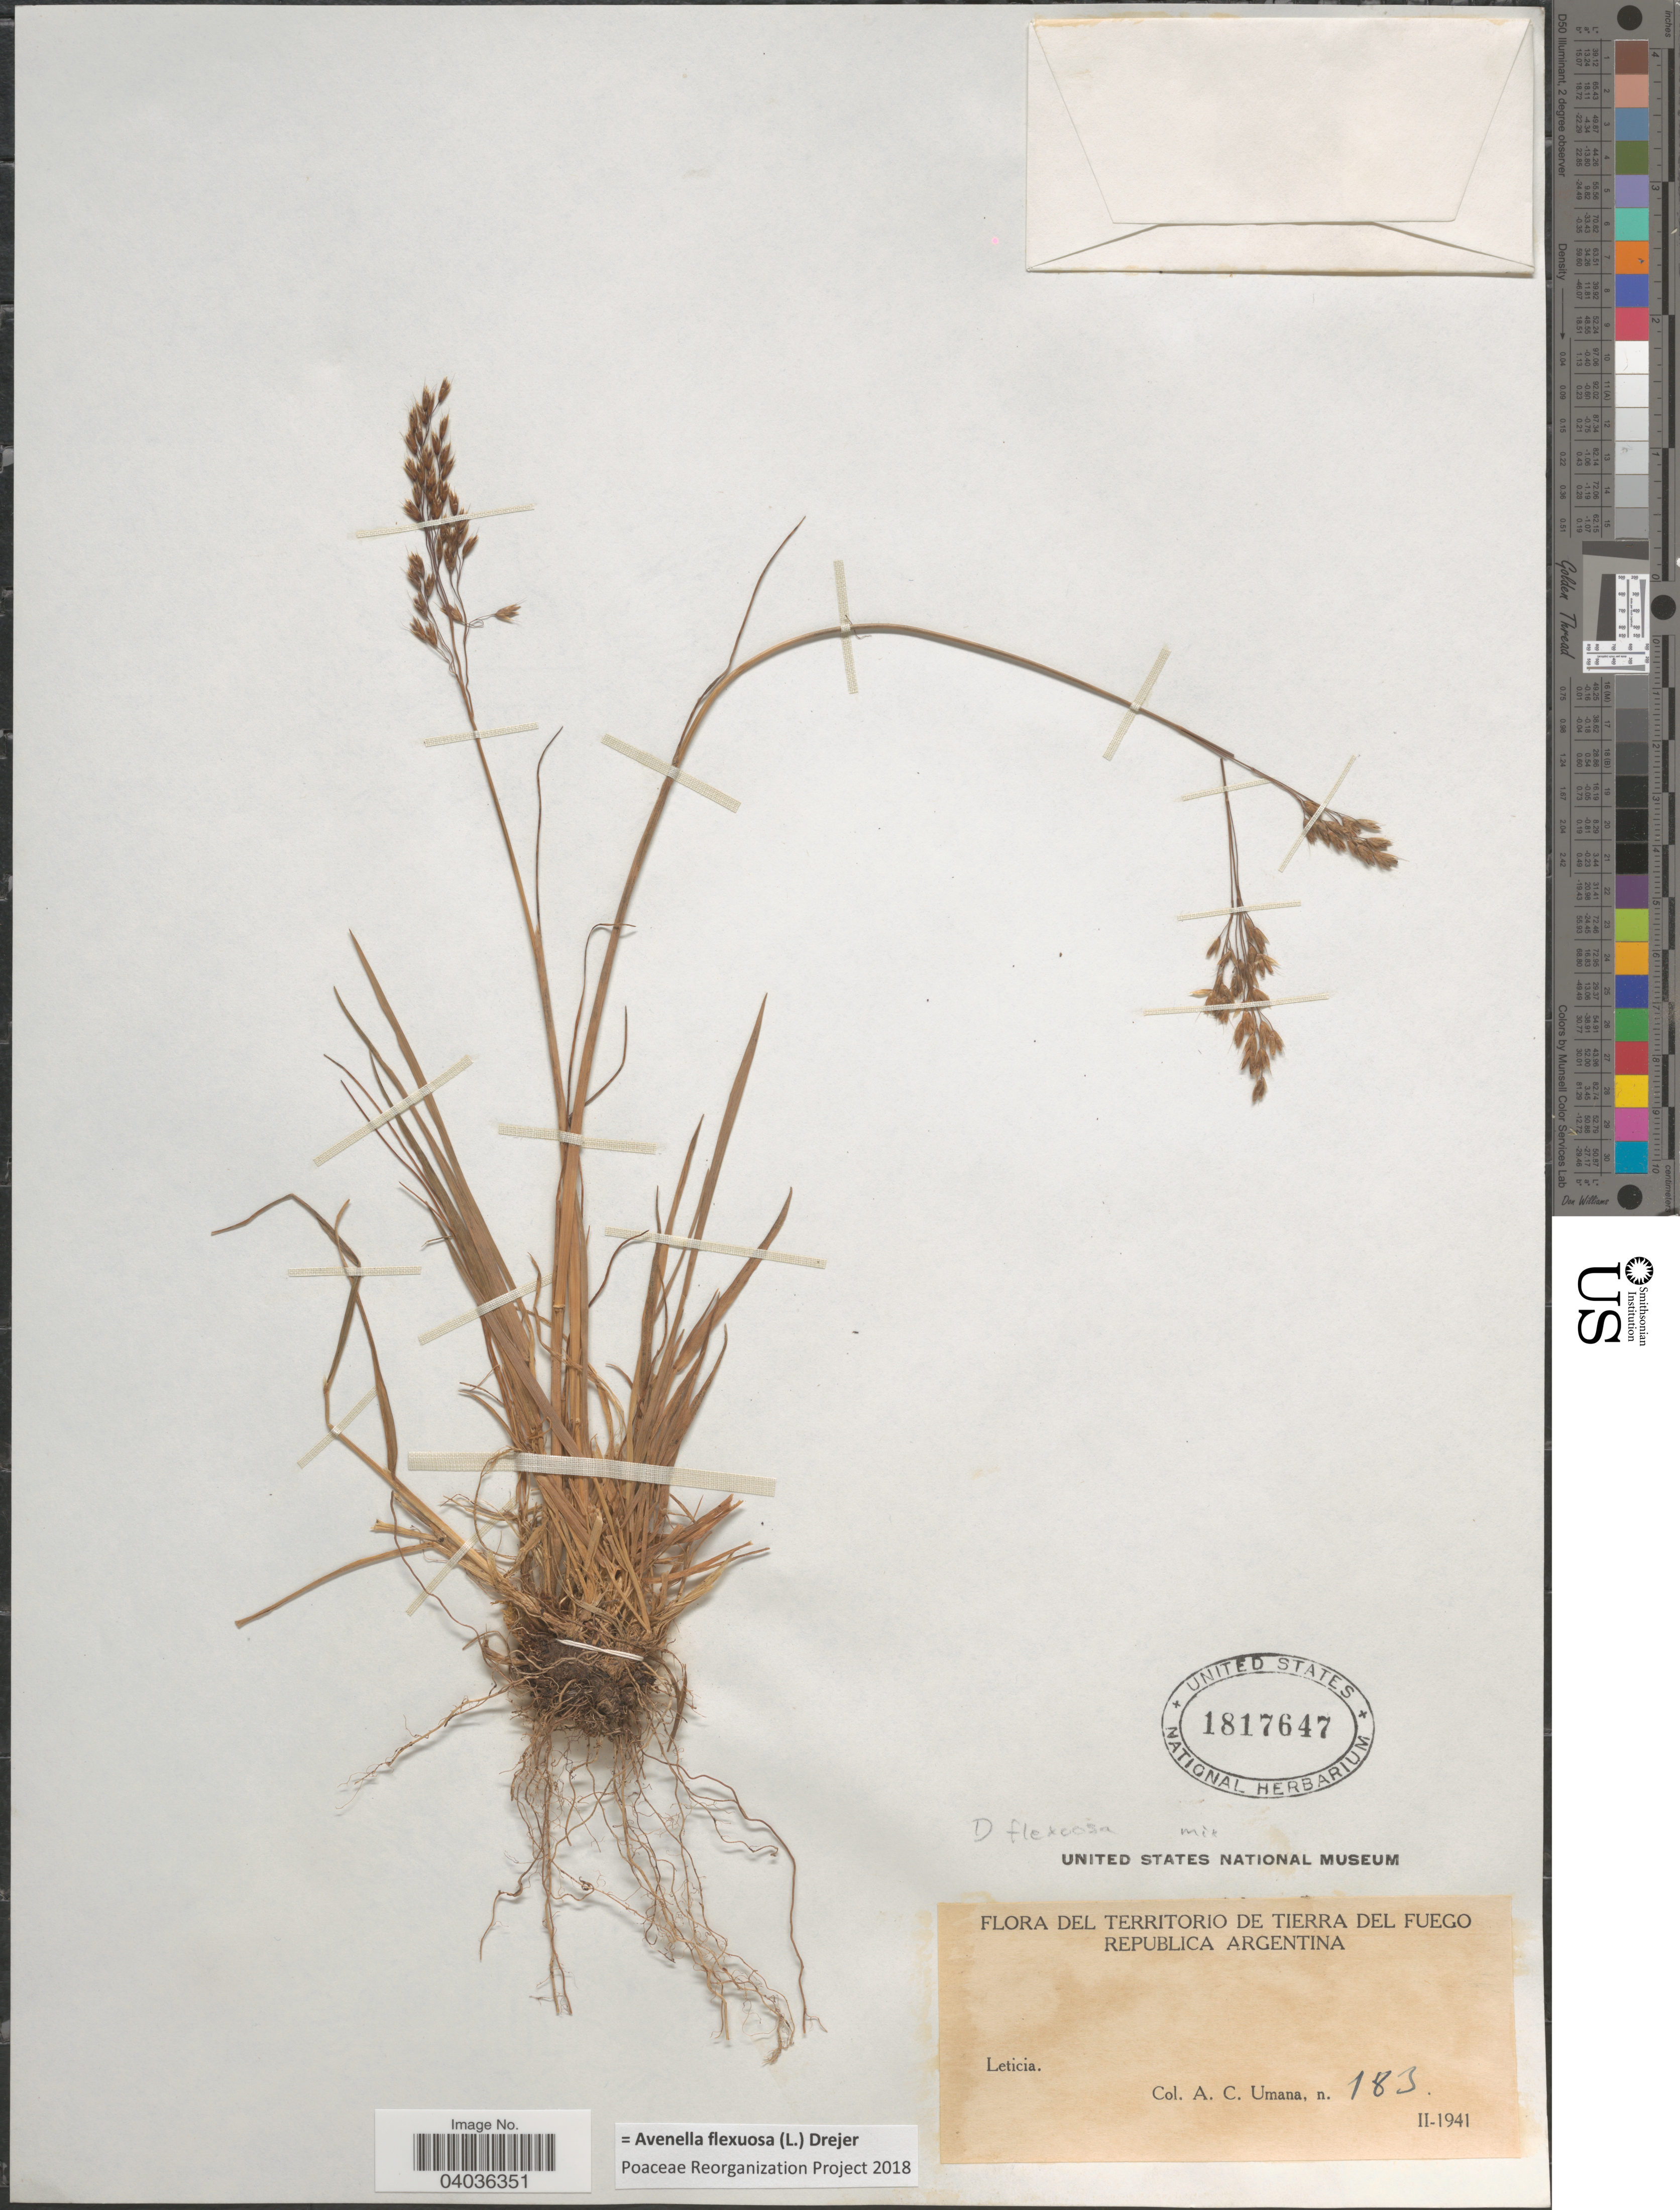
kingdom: Plantae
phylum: Tracheophyta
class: Liliopsida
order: Poales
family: Poaceae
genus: Avenella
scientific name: Avenella flexuosa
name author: (L.) Drejer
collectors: A. Umana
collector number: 183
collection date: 1941-02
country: Argentina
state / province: Tierra del Fuego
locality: Leticia.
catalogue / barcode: US 1817647